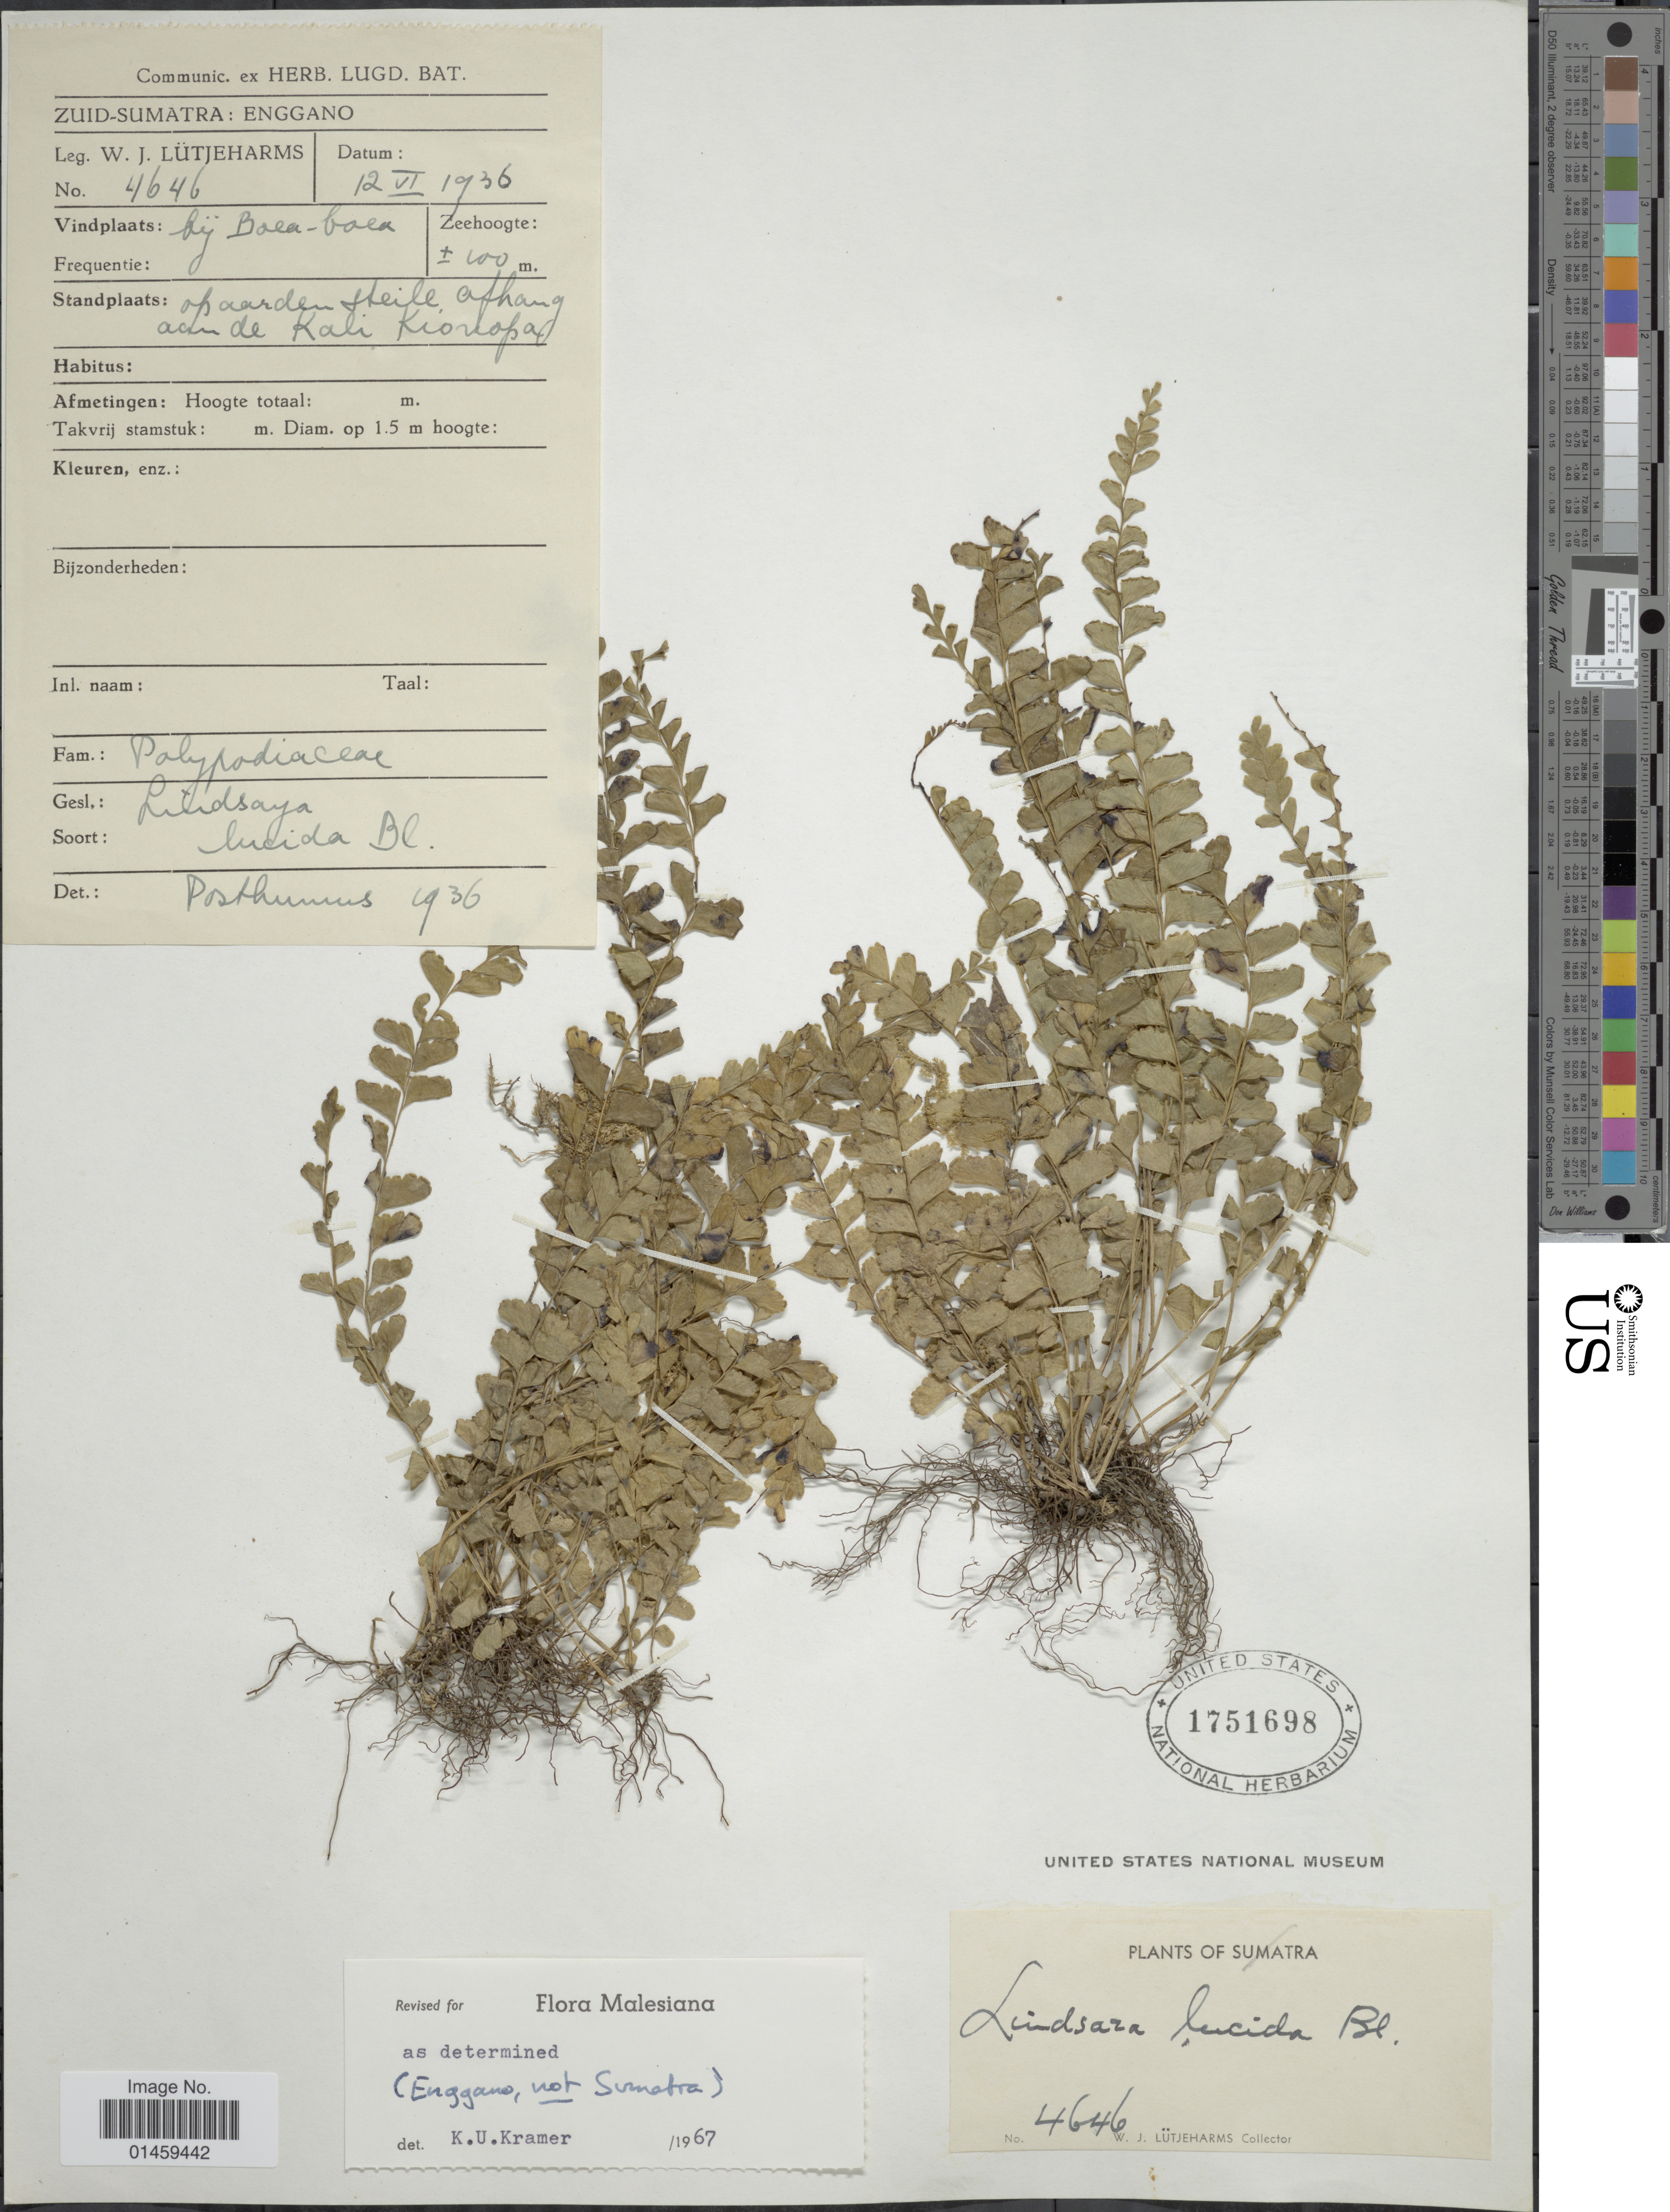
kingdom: Plantae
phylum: Tracheophyta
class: Polypodiopsida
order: Polypodiales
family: Lindsaeaceae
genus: Lindsaea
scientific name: Lindsaea lucida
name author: Blume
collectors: W. Lutjeharms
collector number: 4646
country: Indonesia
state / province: Sumatra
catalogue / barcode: US 1751698